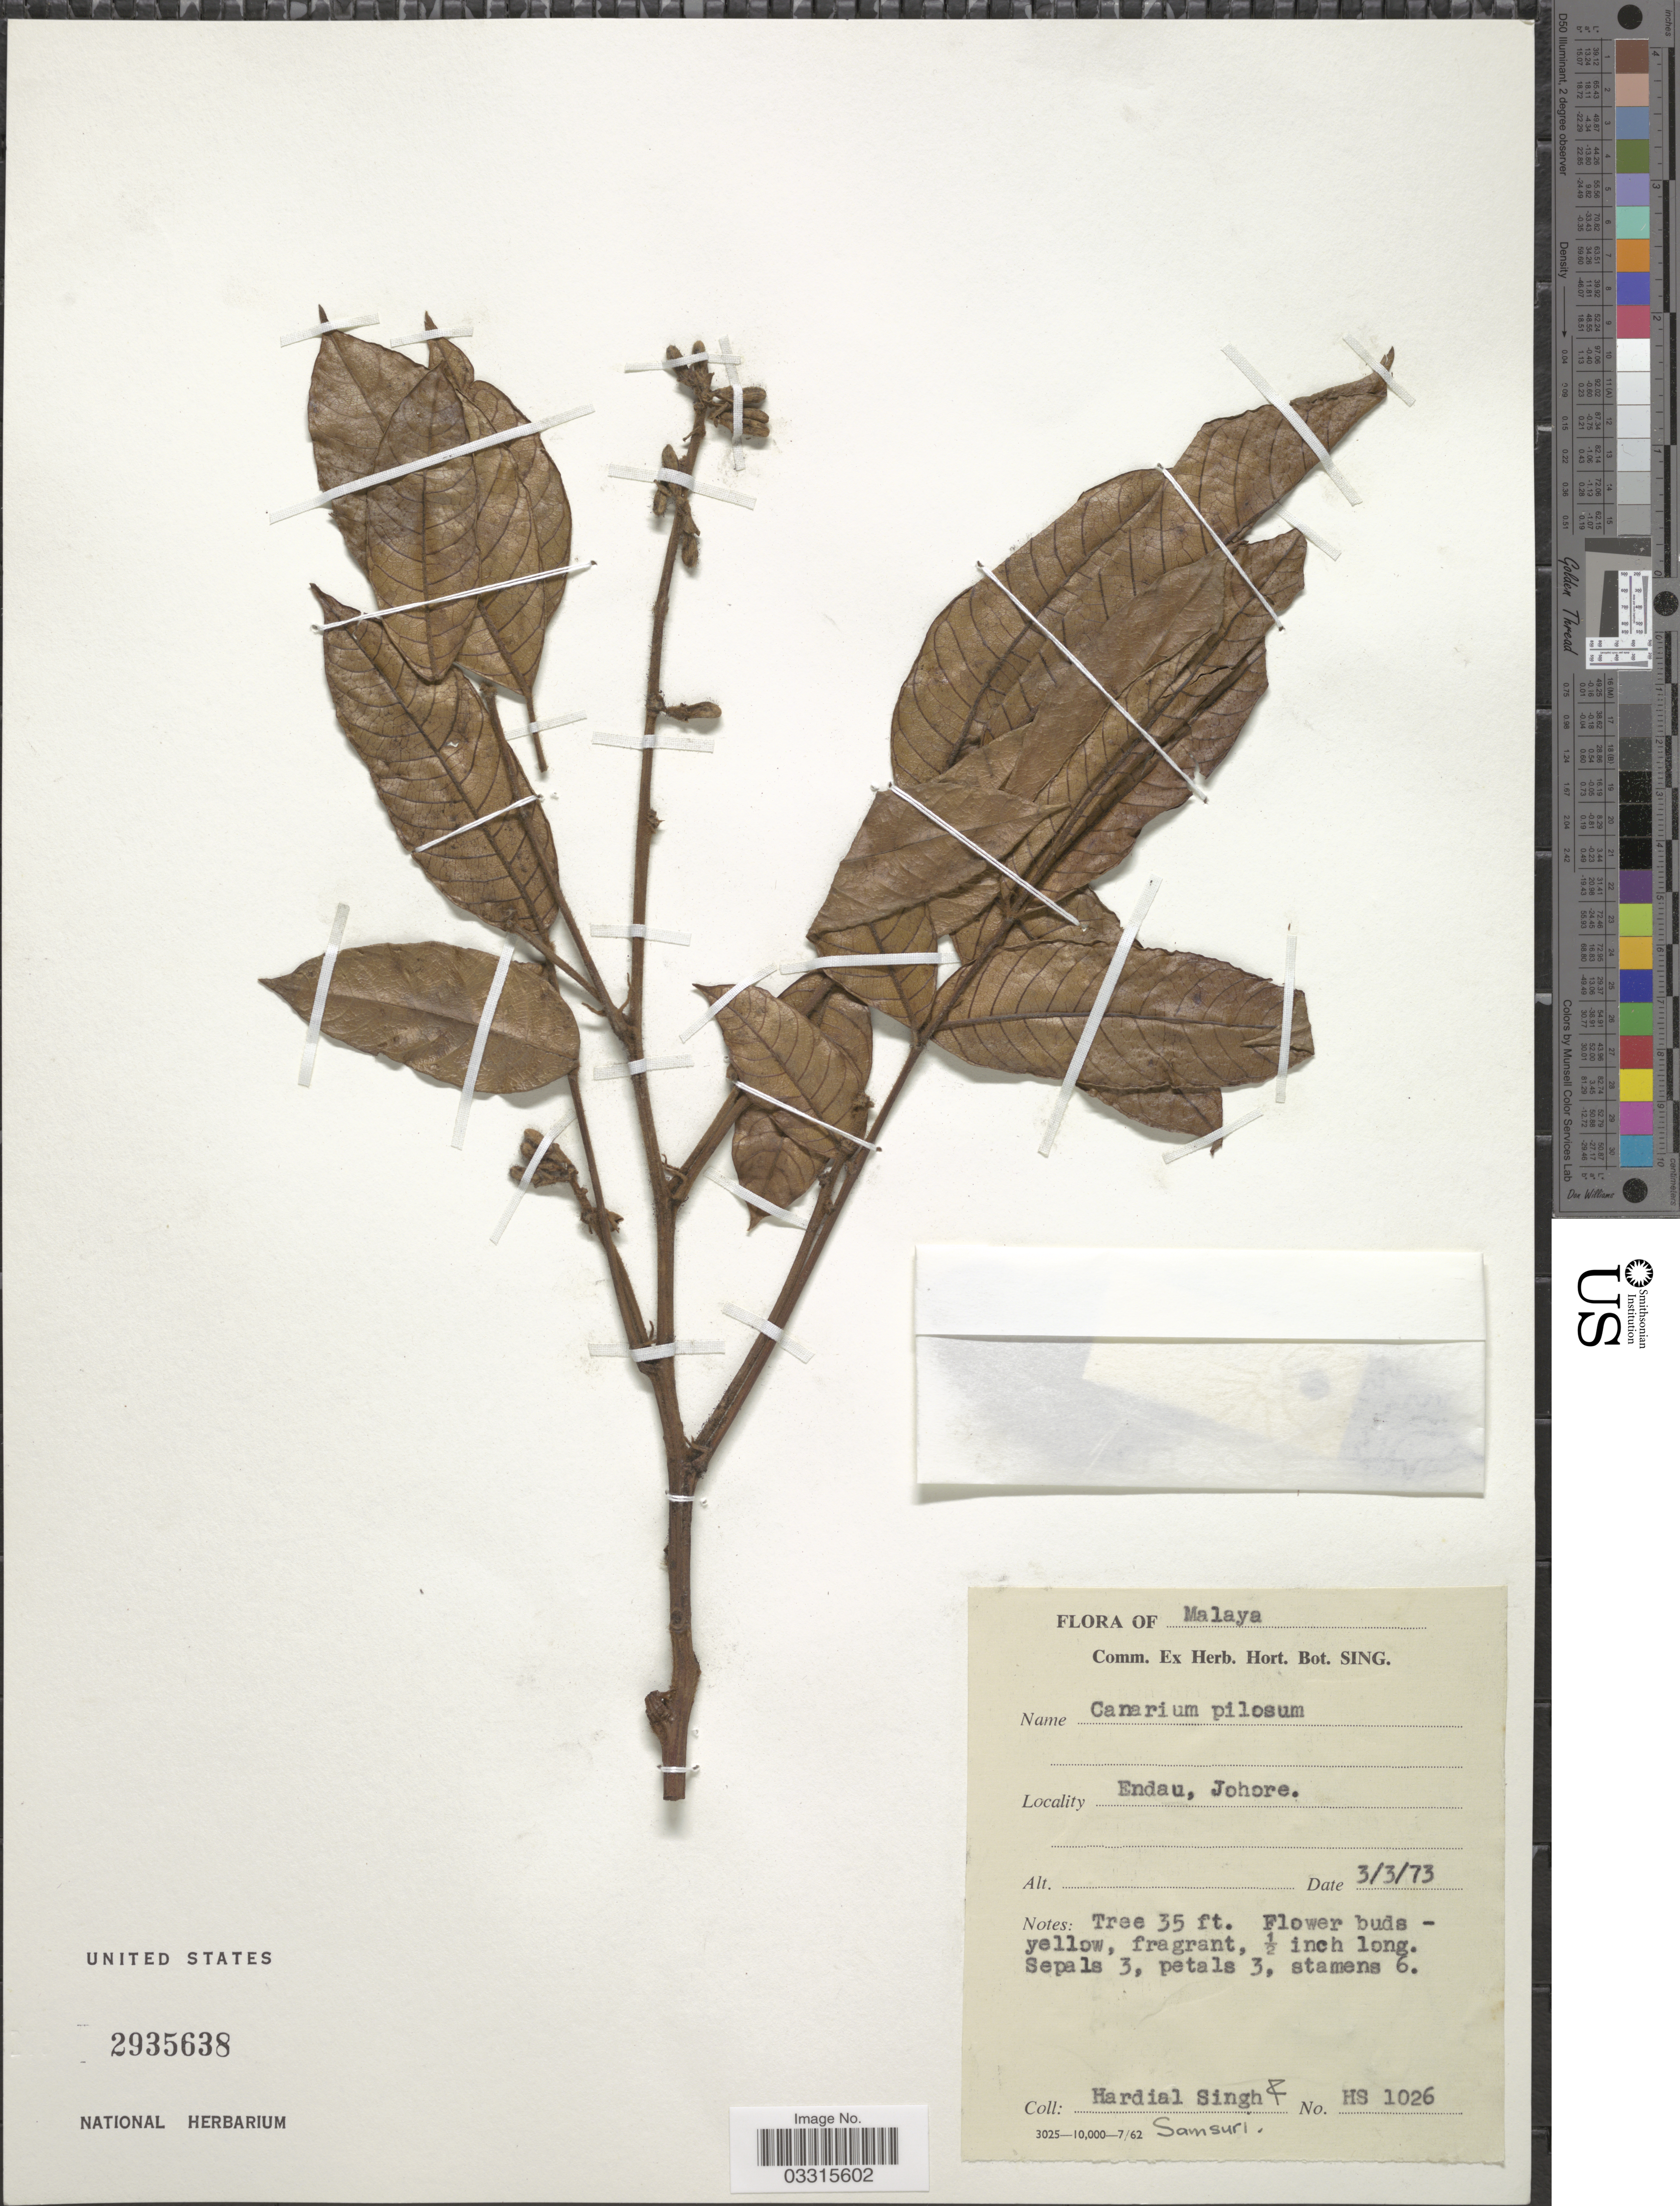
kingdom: Plantae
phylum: Tracheophyta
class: Magnoliopsida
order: Sapindales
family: Burseraceae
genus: Canarium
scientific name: Canarium pilosum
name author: A.W. Benn.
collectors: H. Singh & -. Samsuri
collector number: HS 1026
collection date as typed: Transcribed d/m/y: 3/3/73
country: Malaysia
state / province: Johor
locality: Malaya. Endau, Johore.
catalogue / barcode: US 2935638